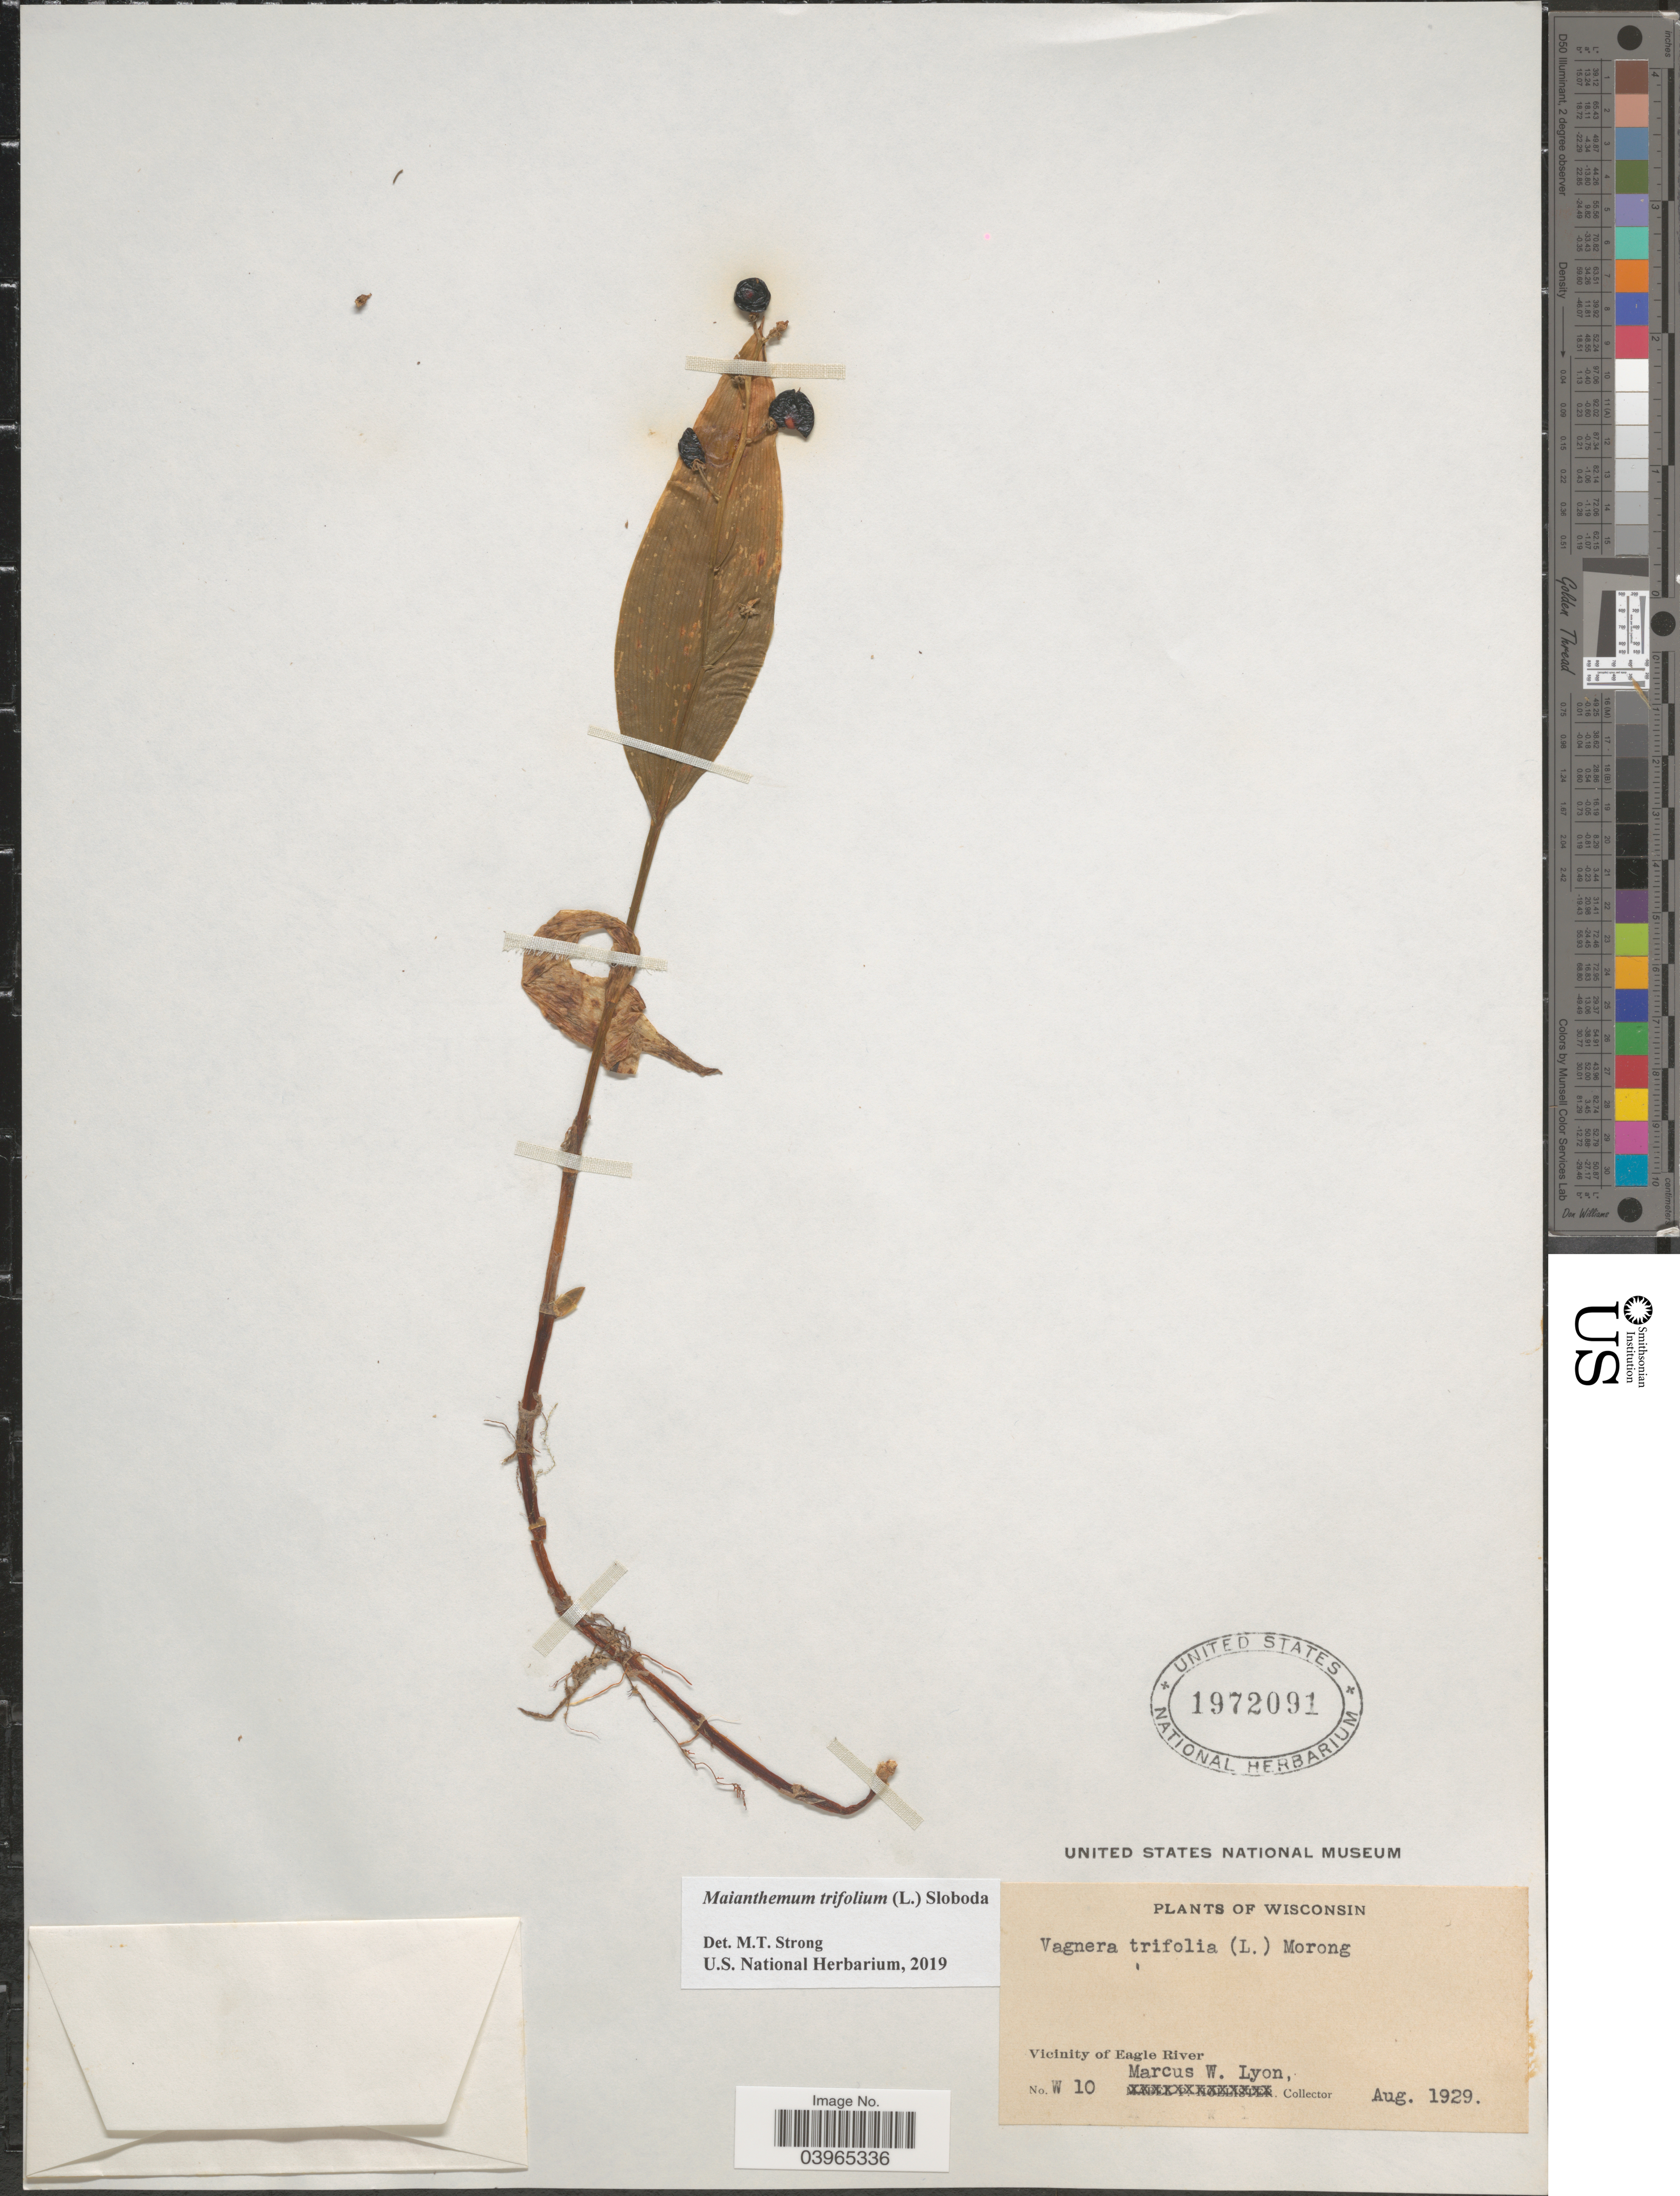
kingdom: Plantae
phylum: Tracheophyta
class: Liliopsida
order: Asparagales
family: Asparagaceae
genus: Maianthemum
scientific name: Maianthemum trifolium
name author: (L.) Sloboda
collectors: M. W. Lyon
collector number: W10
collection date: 1929-08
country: United States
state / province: Wisconsin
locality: Vicinity of Eagle River.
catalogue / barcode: US 1972091